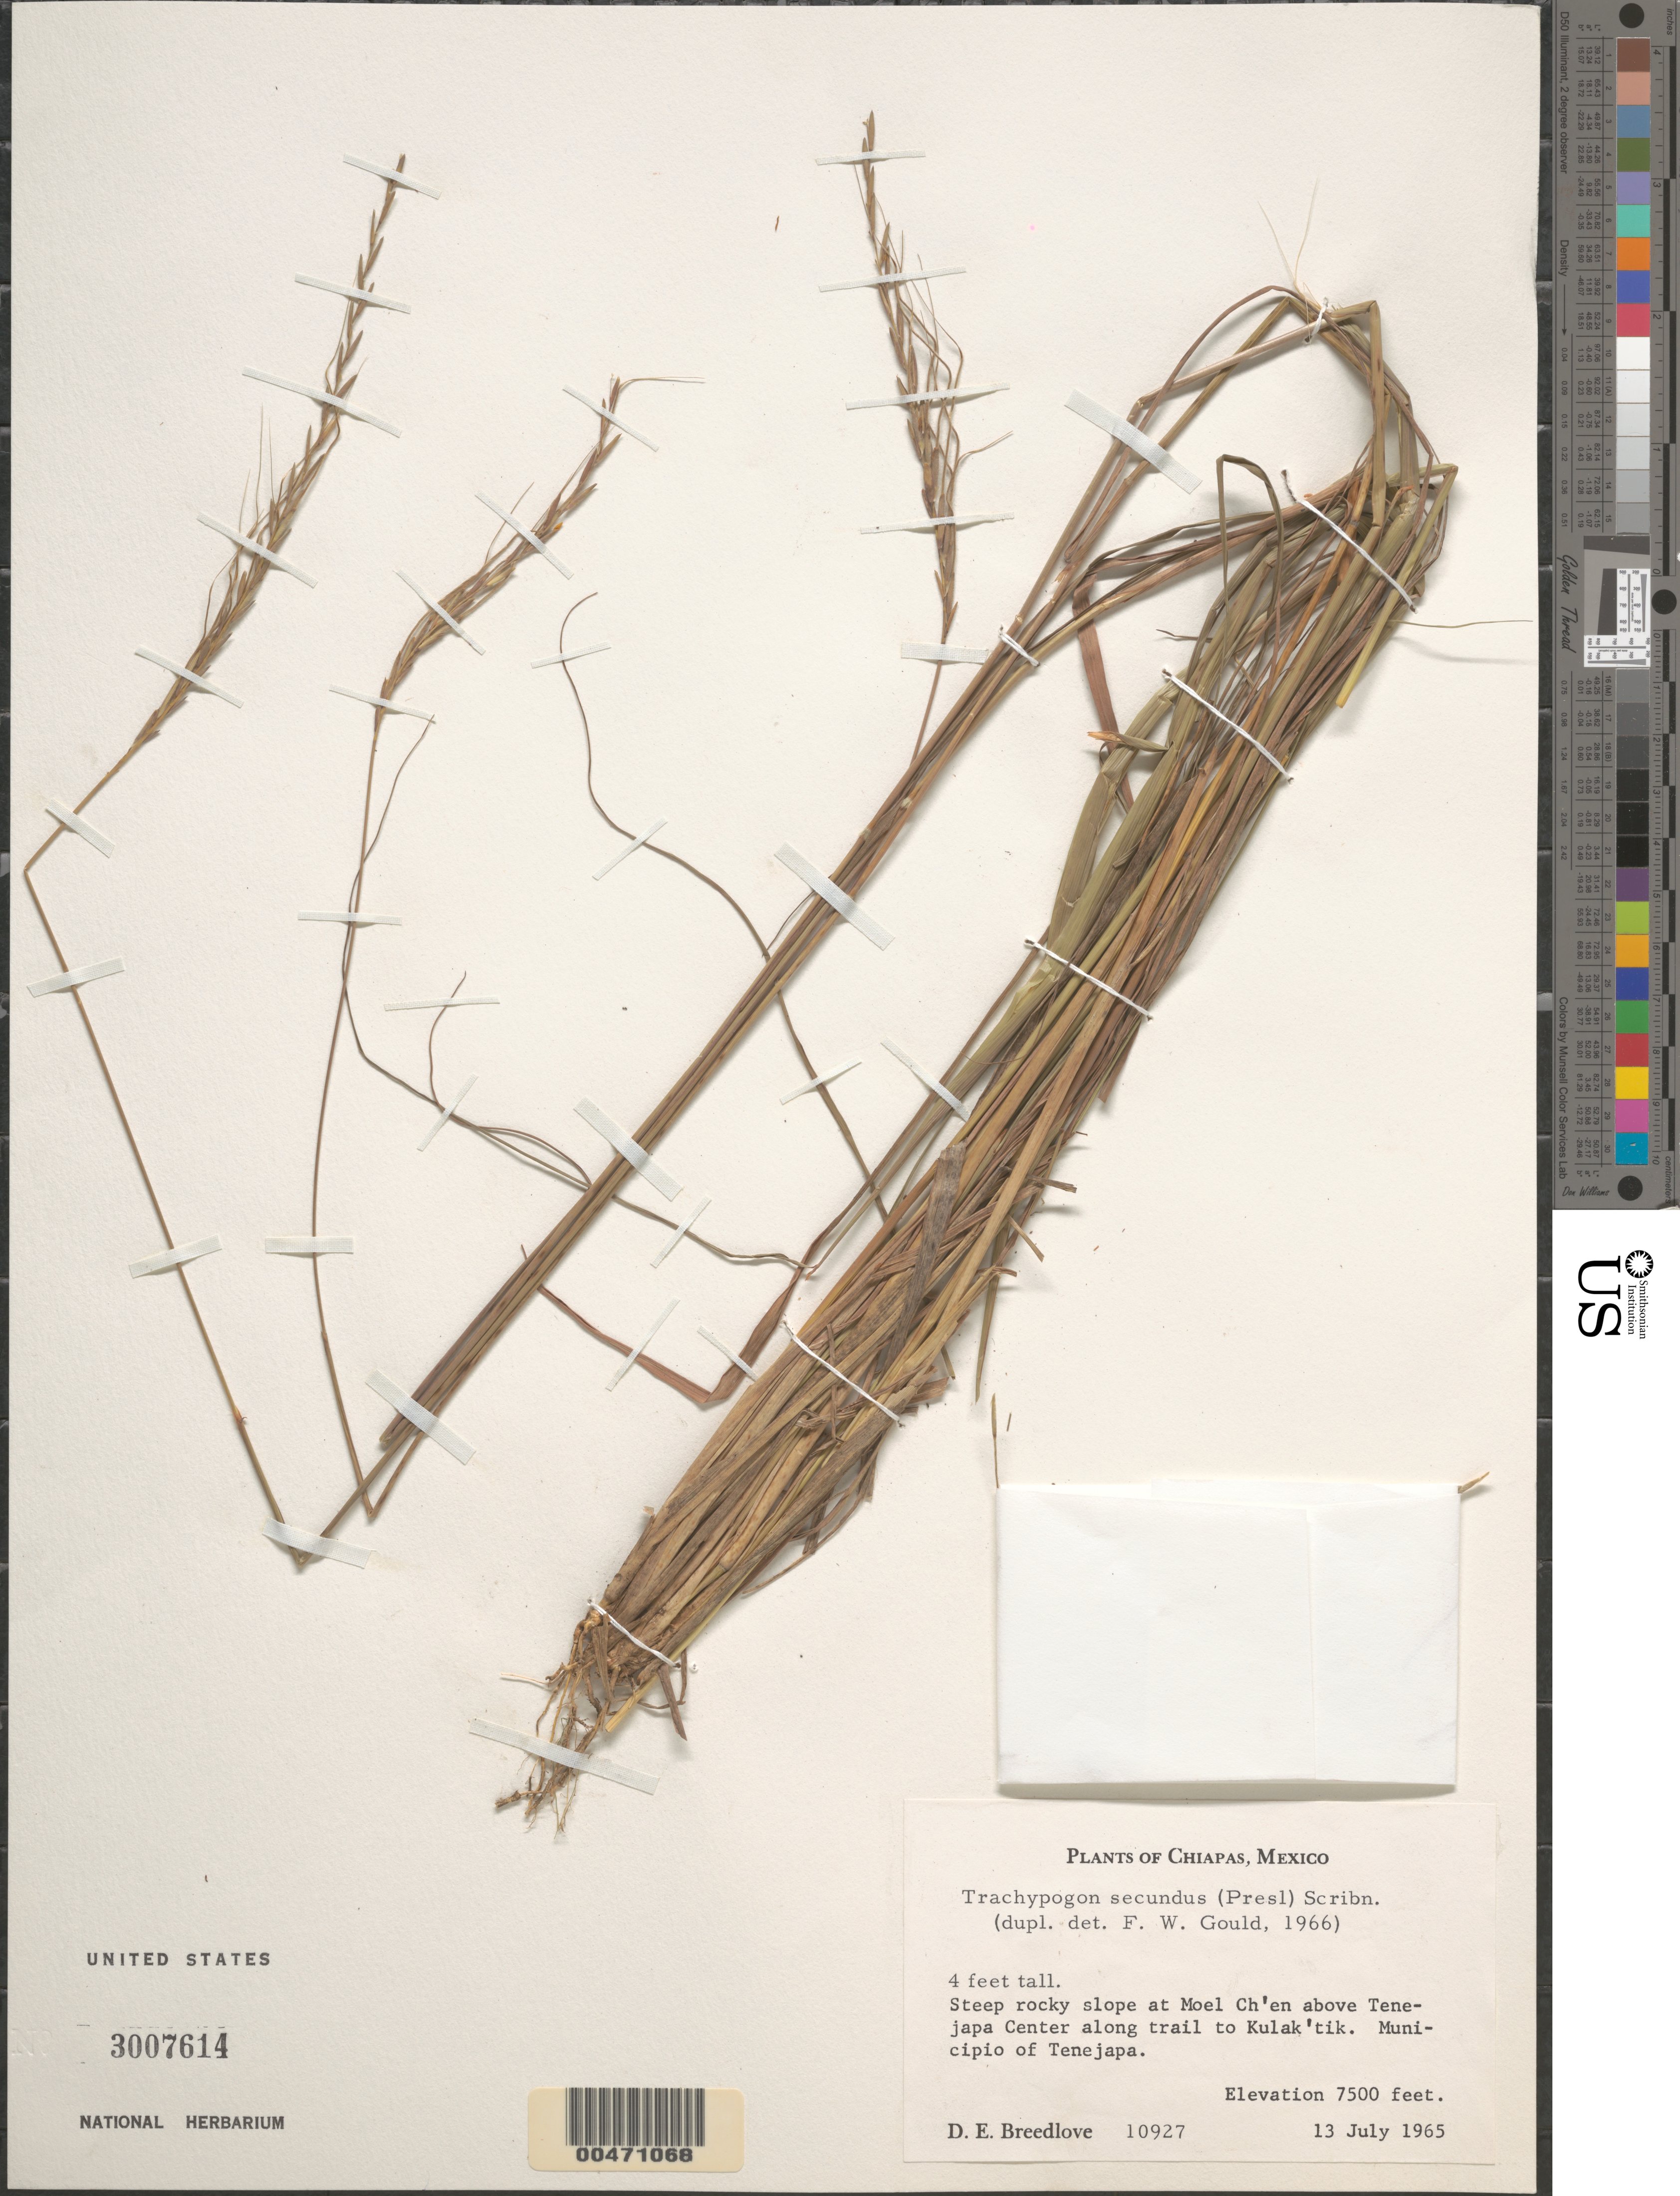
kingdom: Plantae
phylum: Tracheophyta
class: Liliopsida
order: Poales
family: Poaceae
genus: Trachypogon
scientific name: Trachypogon secundus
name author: (J. Presl) Scribn.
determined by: Gould, F. W.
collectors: D. E. Breedlove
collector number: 10927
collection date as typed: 13 Jul 1965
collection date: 1965-07-13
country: Mexico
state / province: Chiapas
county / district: Tenejapa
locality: At Moel Ch'en above Tenejapa Center along trail to Kulak'tik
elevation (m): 2286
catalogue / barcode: US 3007614